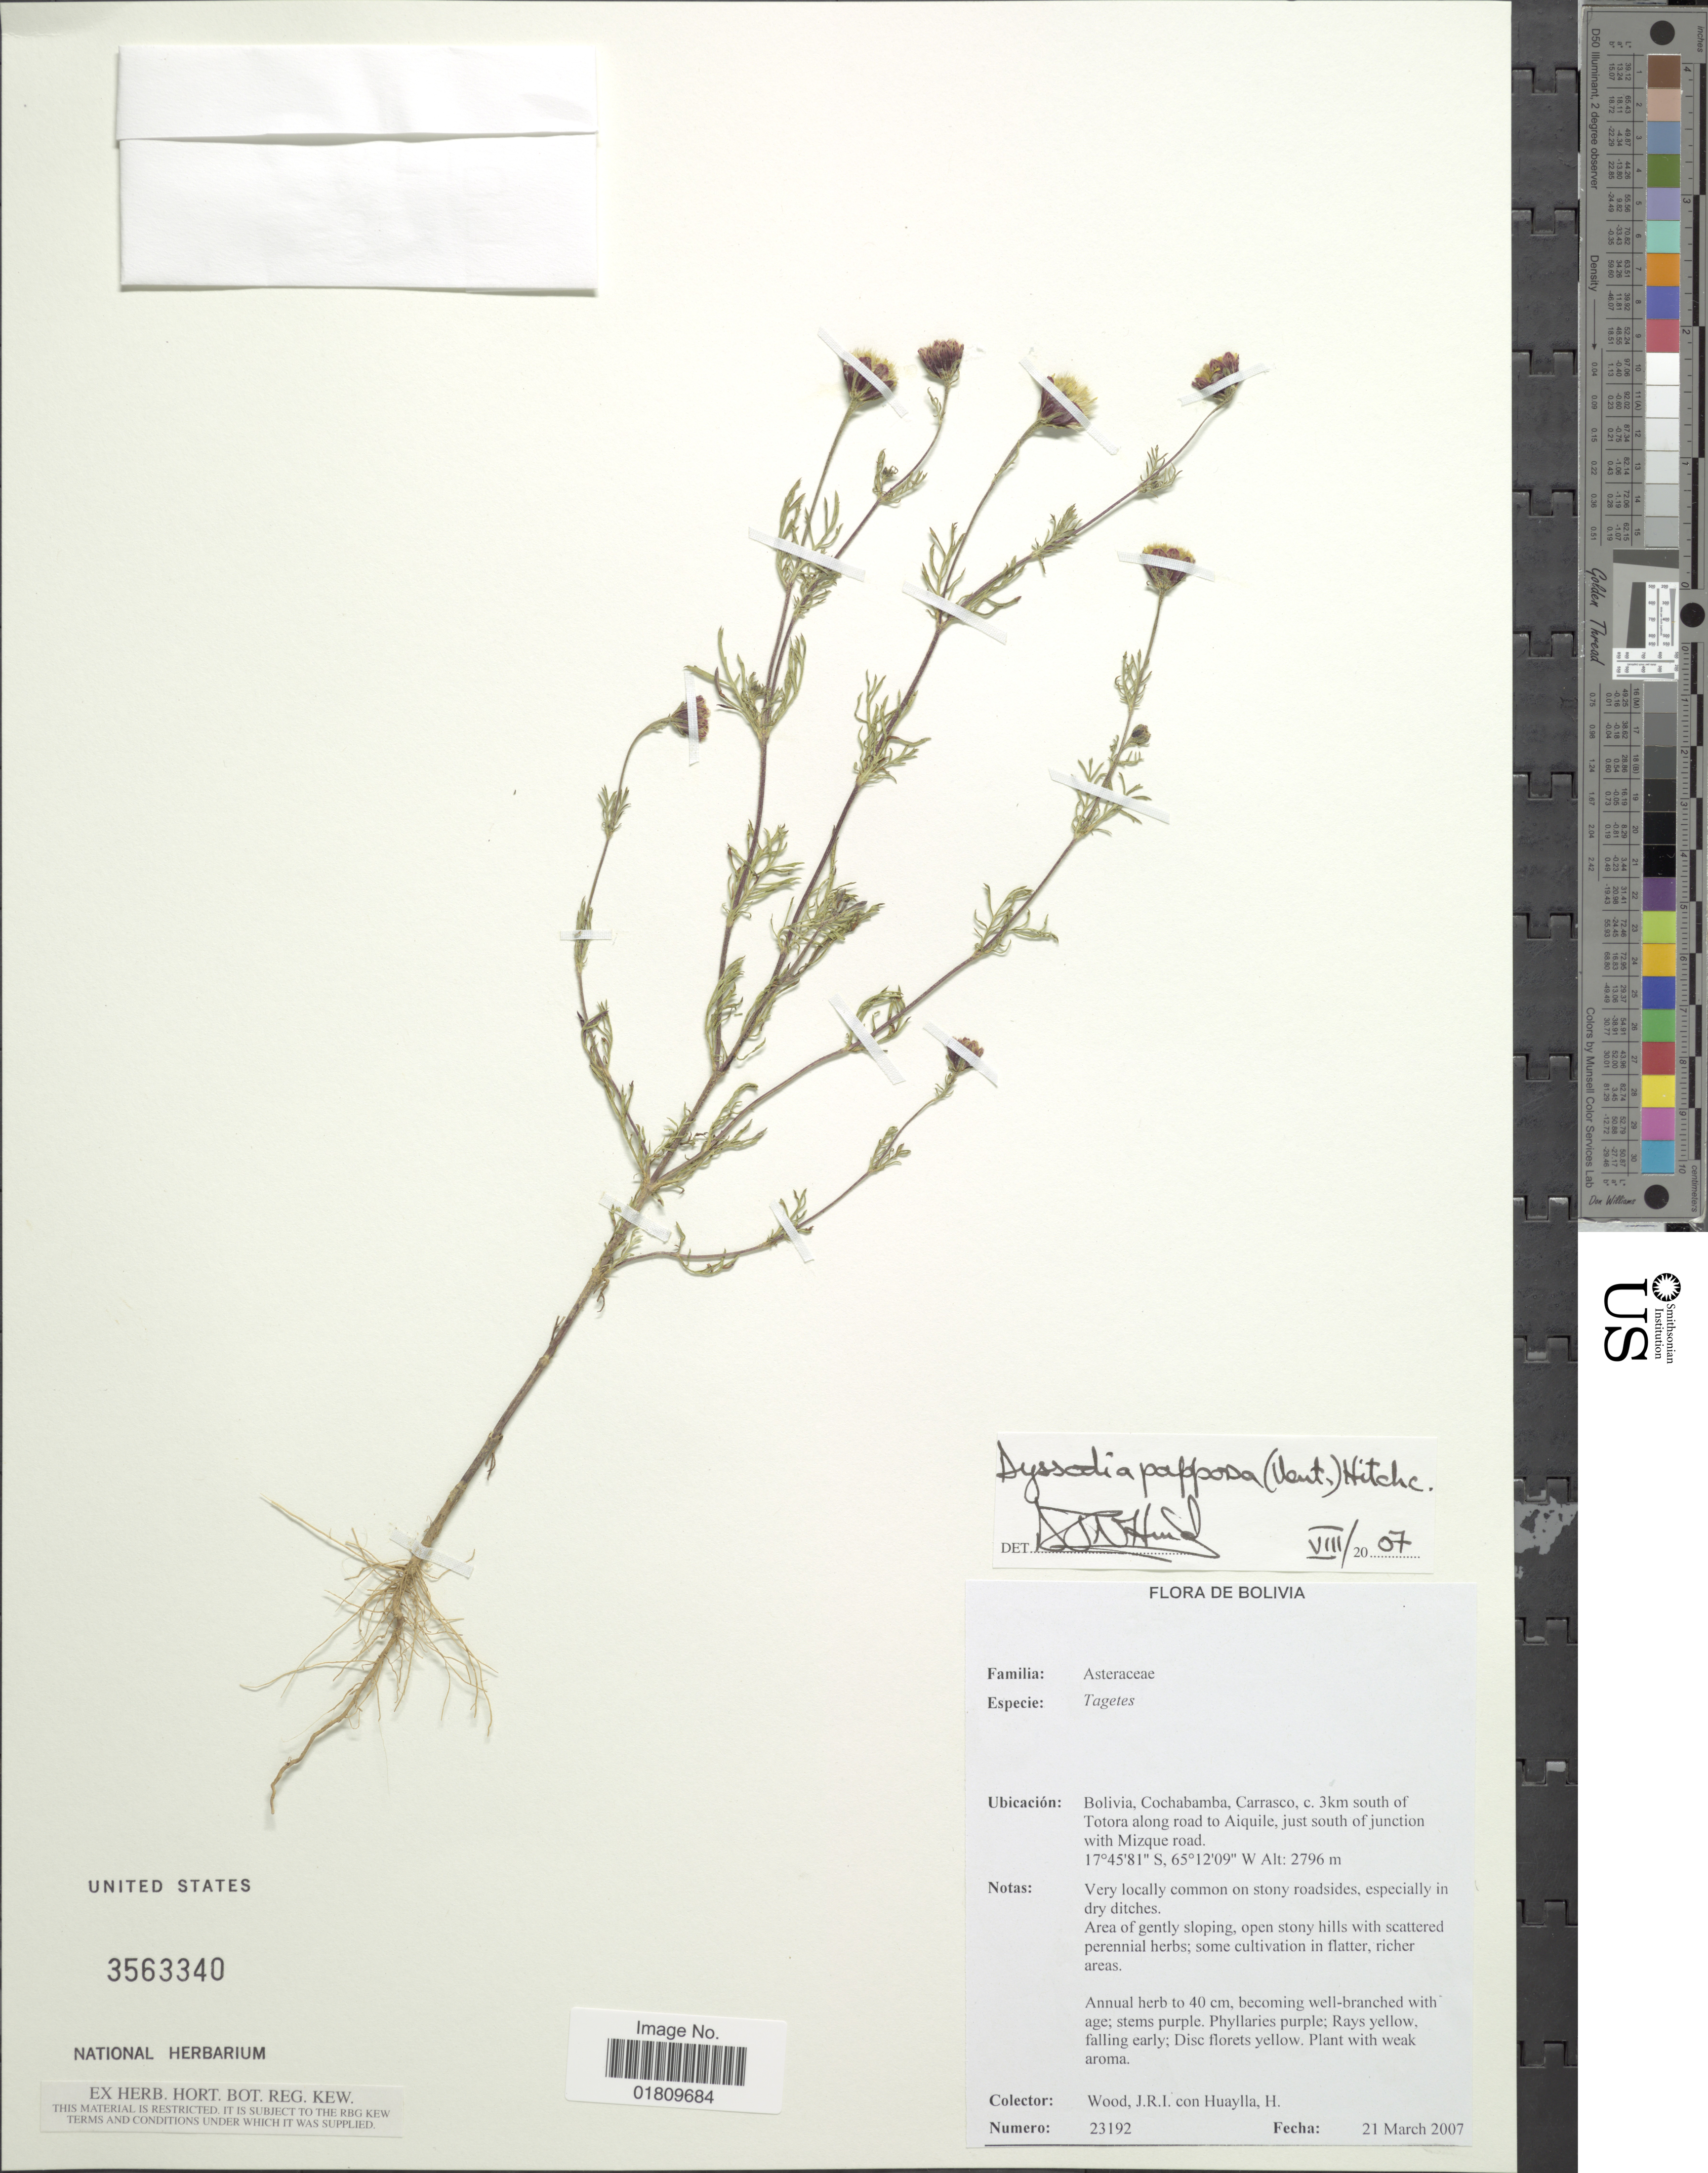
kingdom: Plantae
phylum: Tracheophyta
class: Magnoliopsida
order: Asterales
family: Asteraceae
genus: Dyssodia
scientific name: Dyssodia papposa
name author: (Vent.) Hitchc.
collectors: J. R. I. Wood & H. Huaylla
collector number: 23192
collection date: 2007-03-21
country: Bolivia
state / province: Cochabamba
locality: Carrasco, c. 3 km south of Totora along road to Aiquile, just south of junction with Mizque road, area of gently sloping, open stony hills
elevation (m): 2796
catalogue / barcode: US 3563340